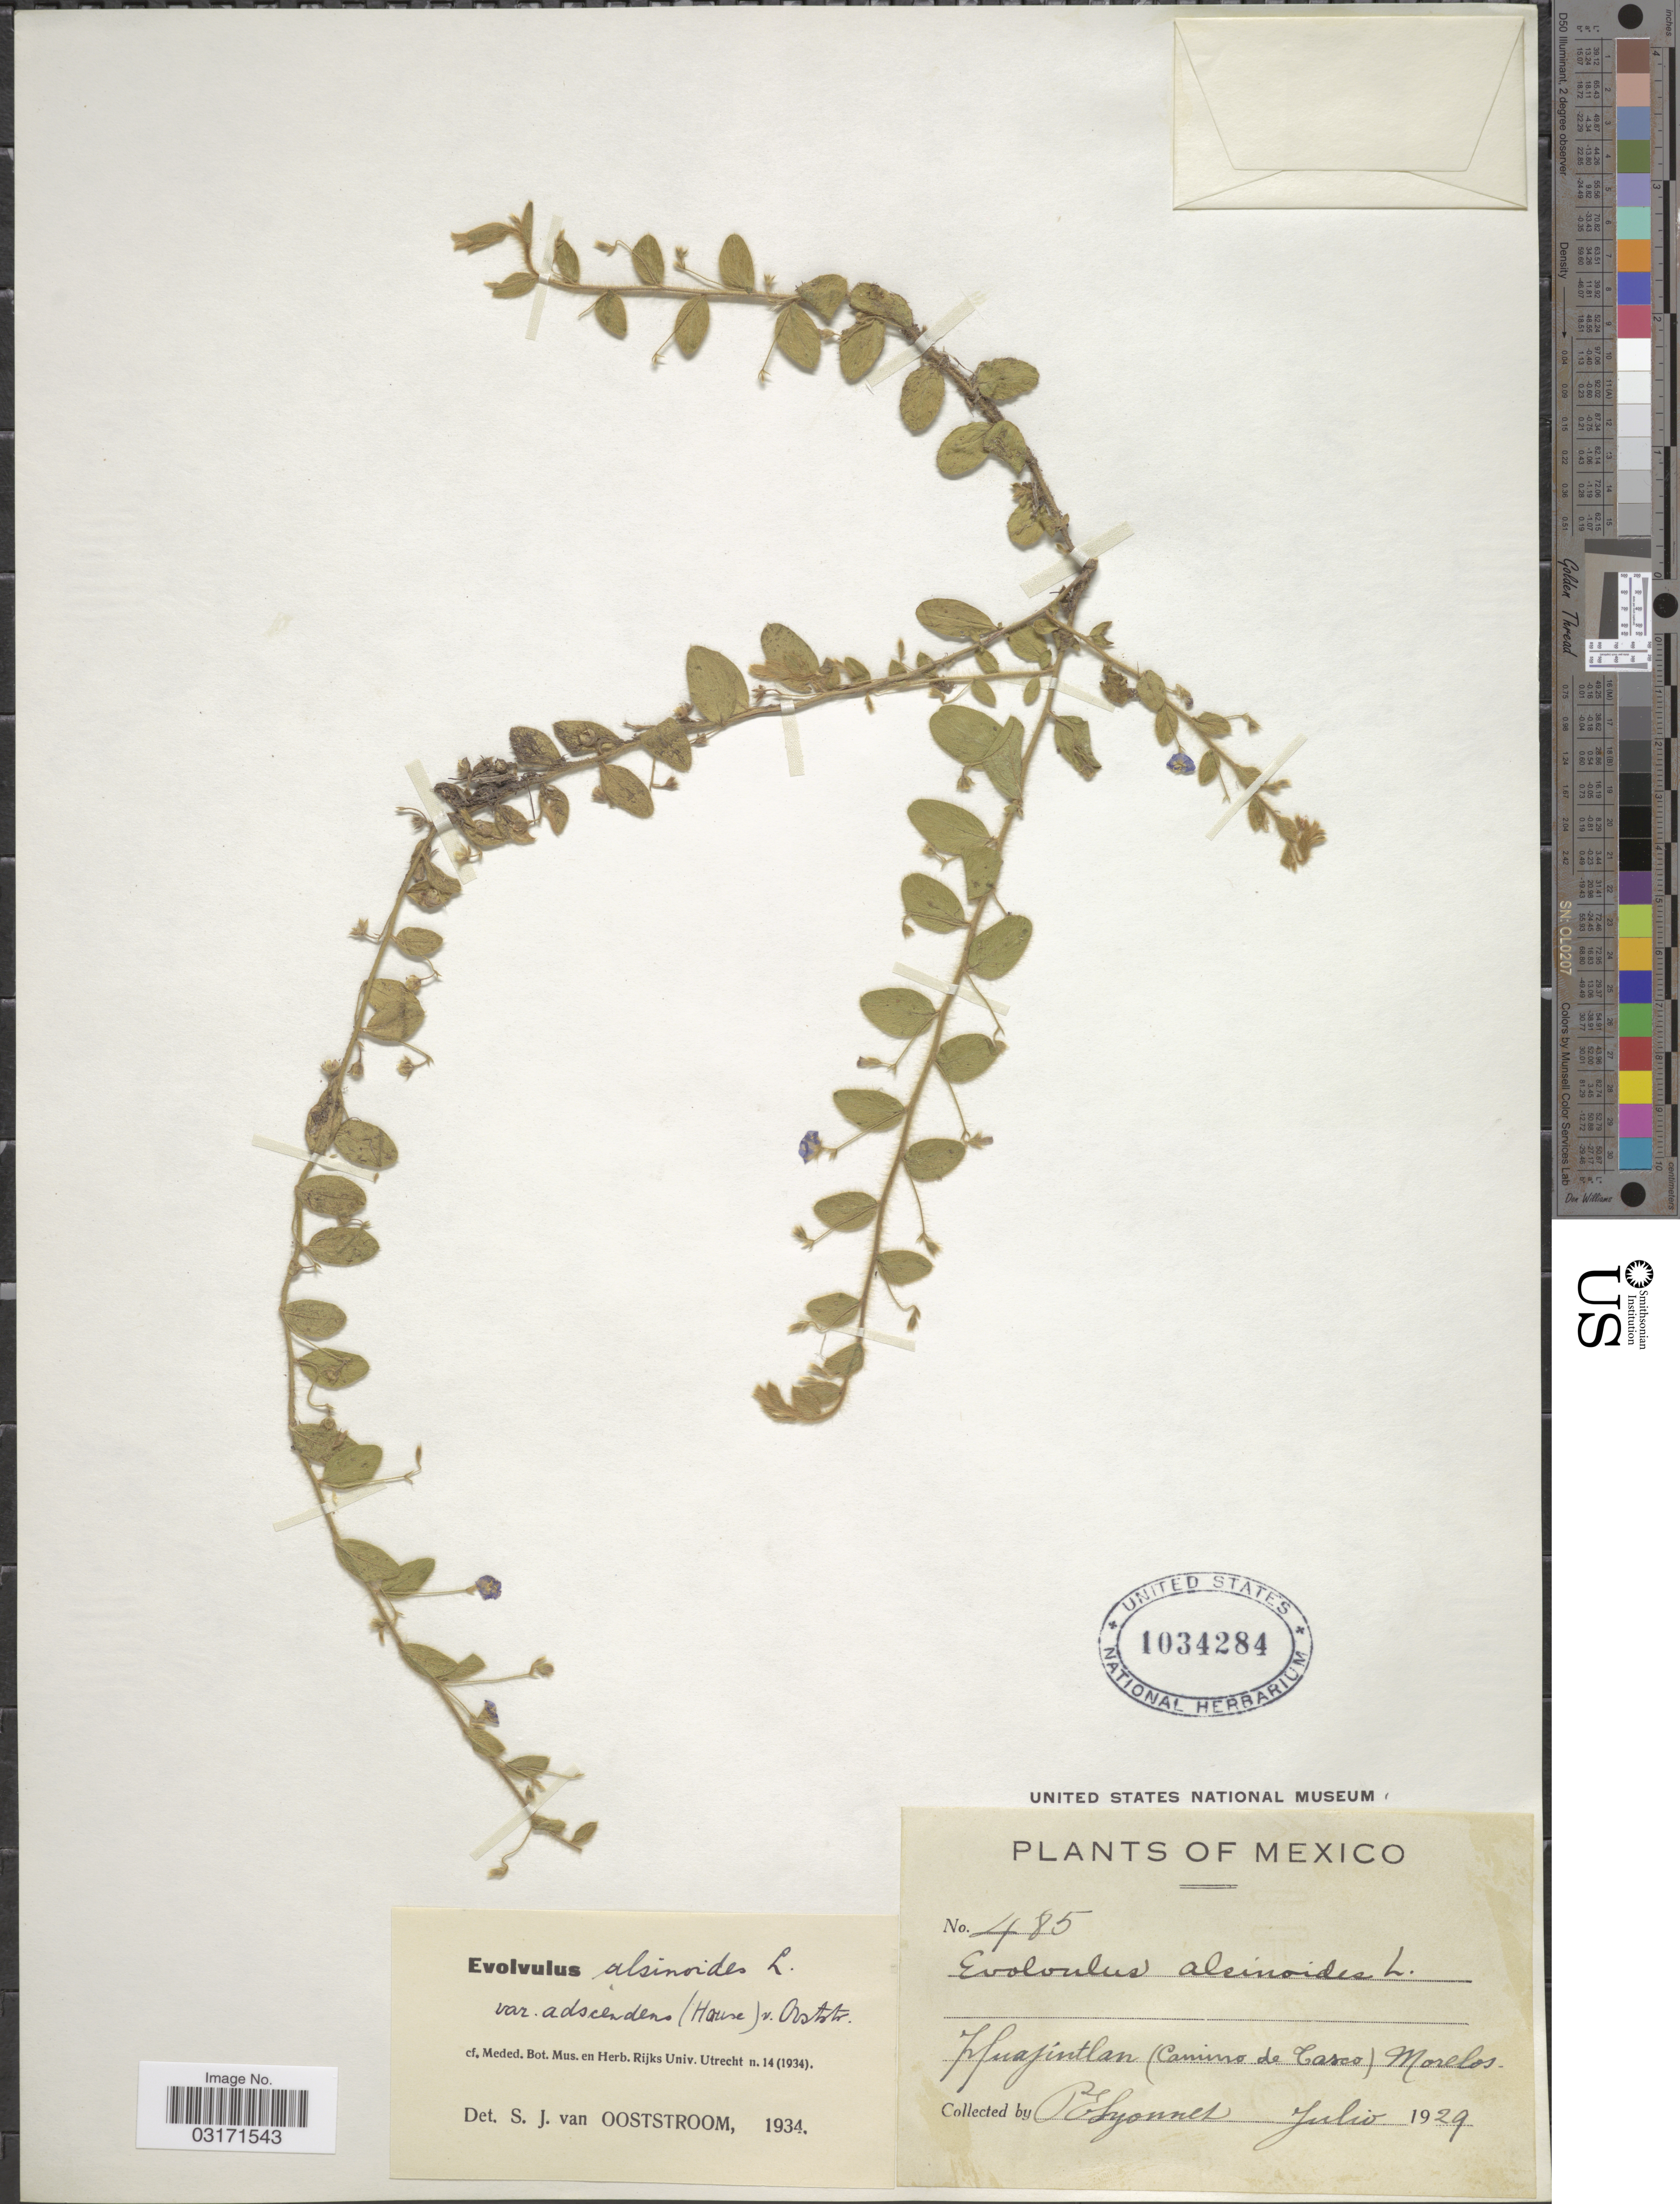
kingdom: Plantae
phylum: Tracheophyta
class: Magnoliopsida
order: Solanales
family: Convolvulaceae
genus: Evolvulus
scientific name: Evolvulus alsinoides var. adscendens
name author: (House) Ooststr.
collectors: P. Lyonnet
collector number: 485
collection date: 1929-07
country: Mexico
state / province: Morelos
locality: Huajintlan (Camino de Tasco) Morelos.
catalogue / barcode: US 1034284